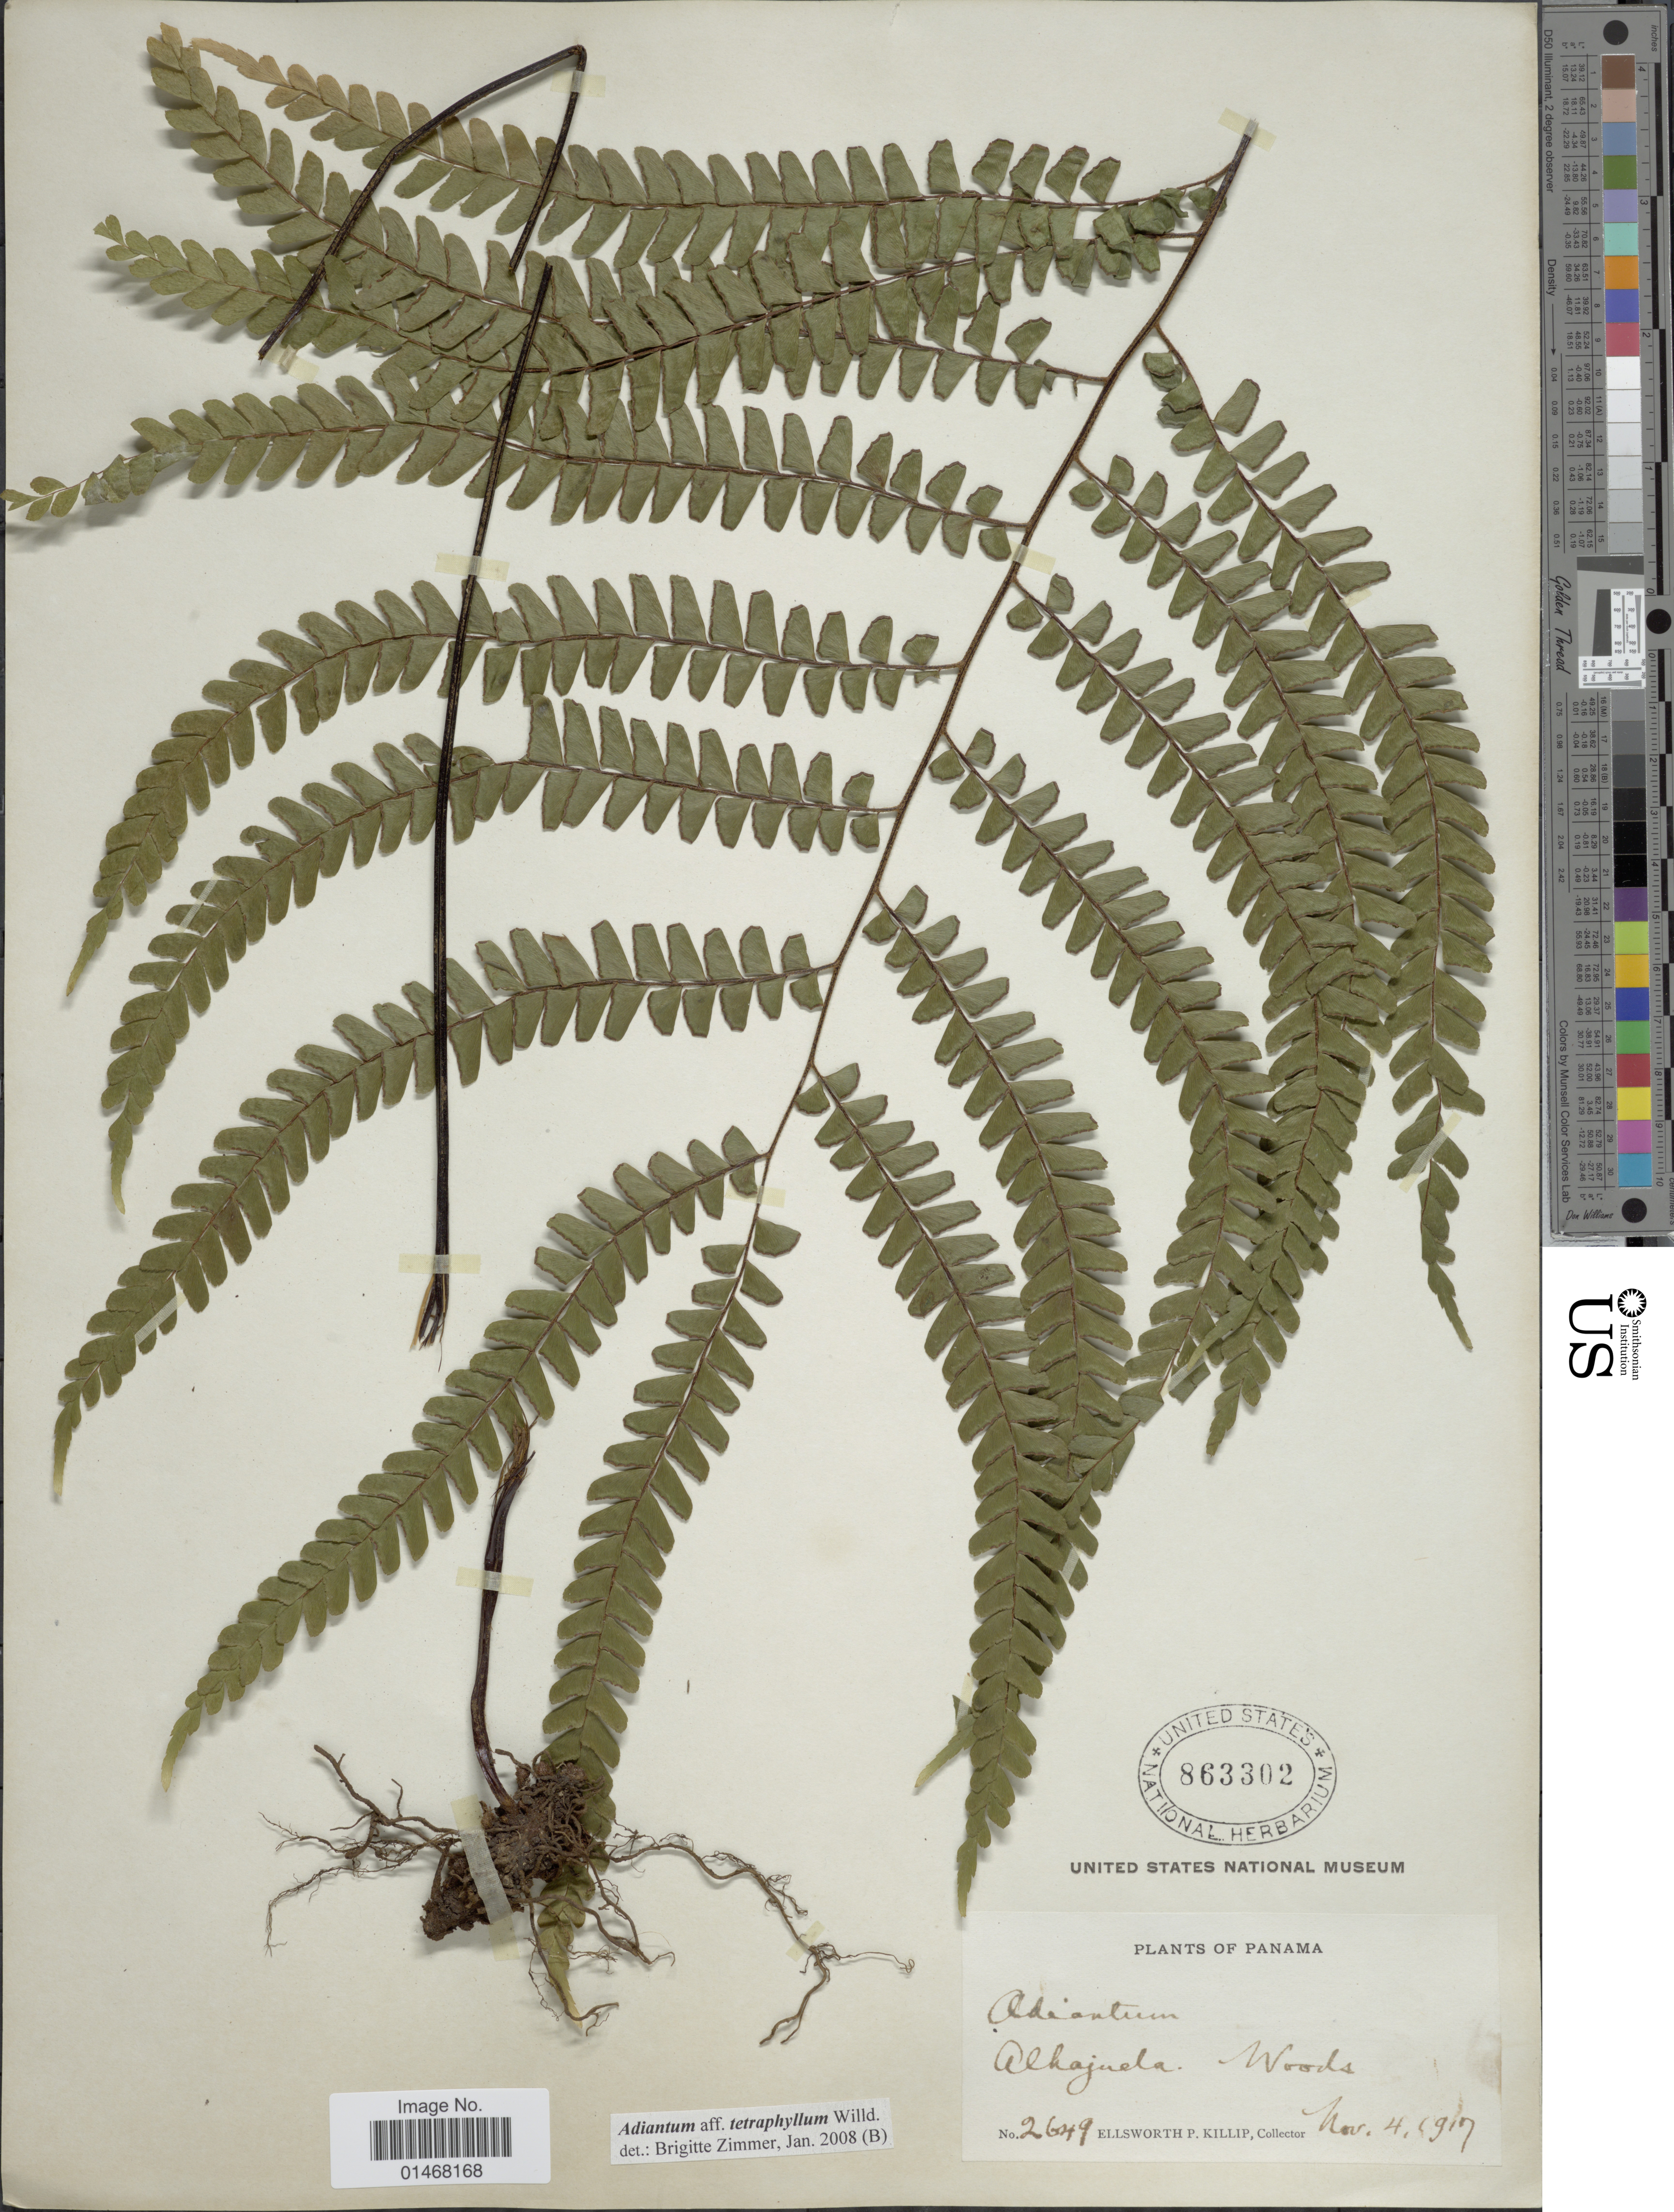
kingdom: Plantae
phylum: Tracheophyta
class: Polypodiopsida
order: Polypodiales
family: Pteridaceae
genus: Adiantum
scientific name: Adiantum tetraphyllum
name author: Humb. & Bonpl. ex Willd.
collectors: E. P. Killip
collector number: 2649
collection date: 1917-11-04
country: Panama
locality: Alhajuela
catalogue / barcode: US 863302